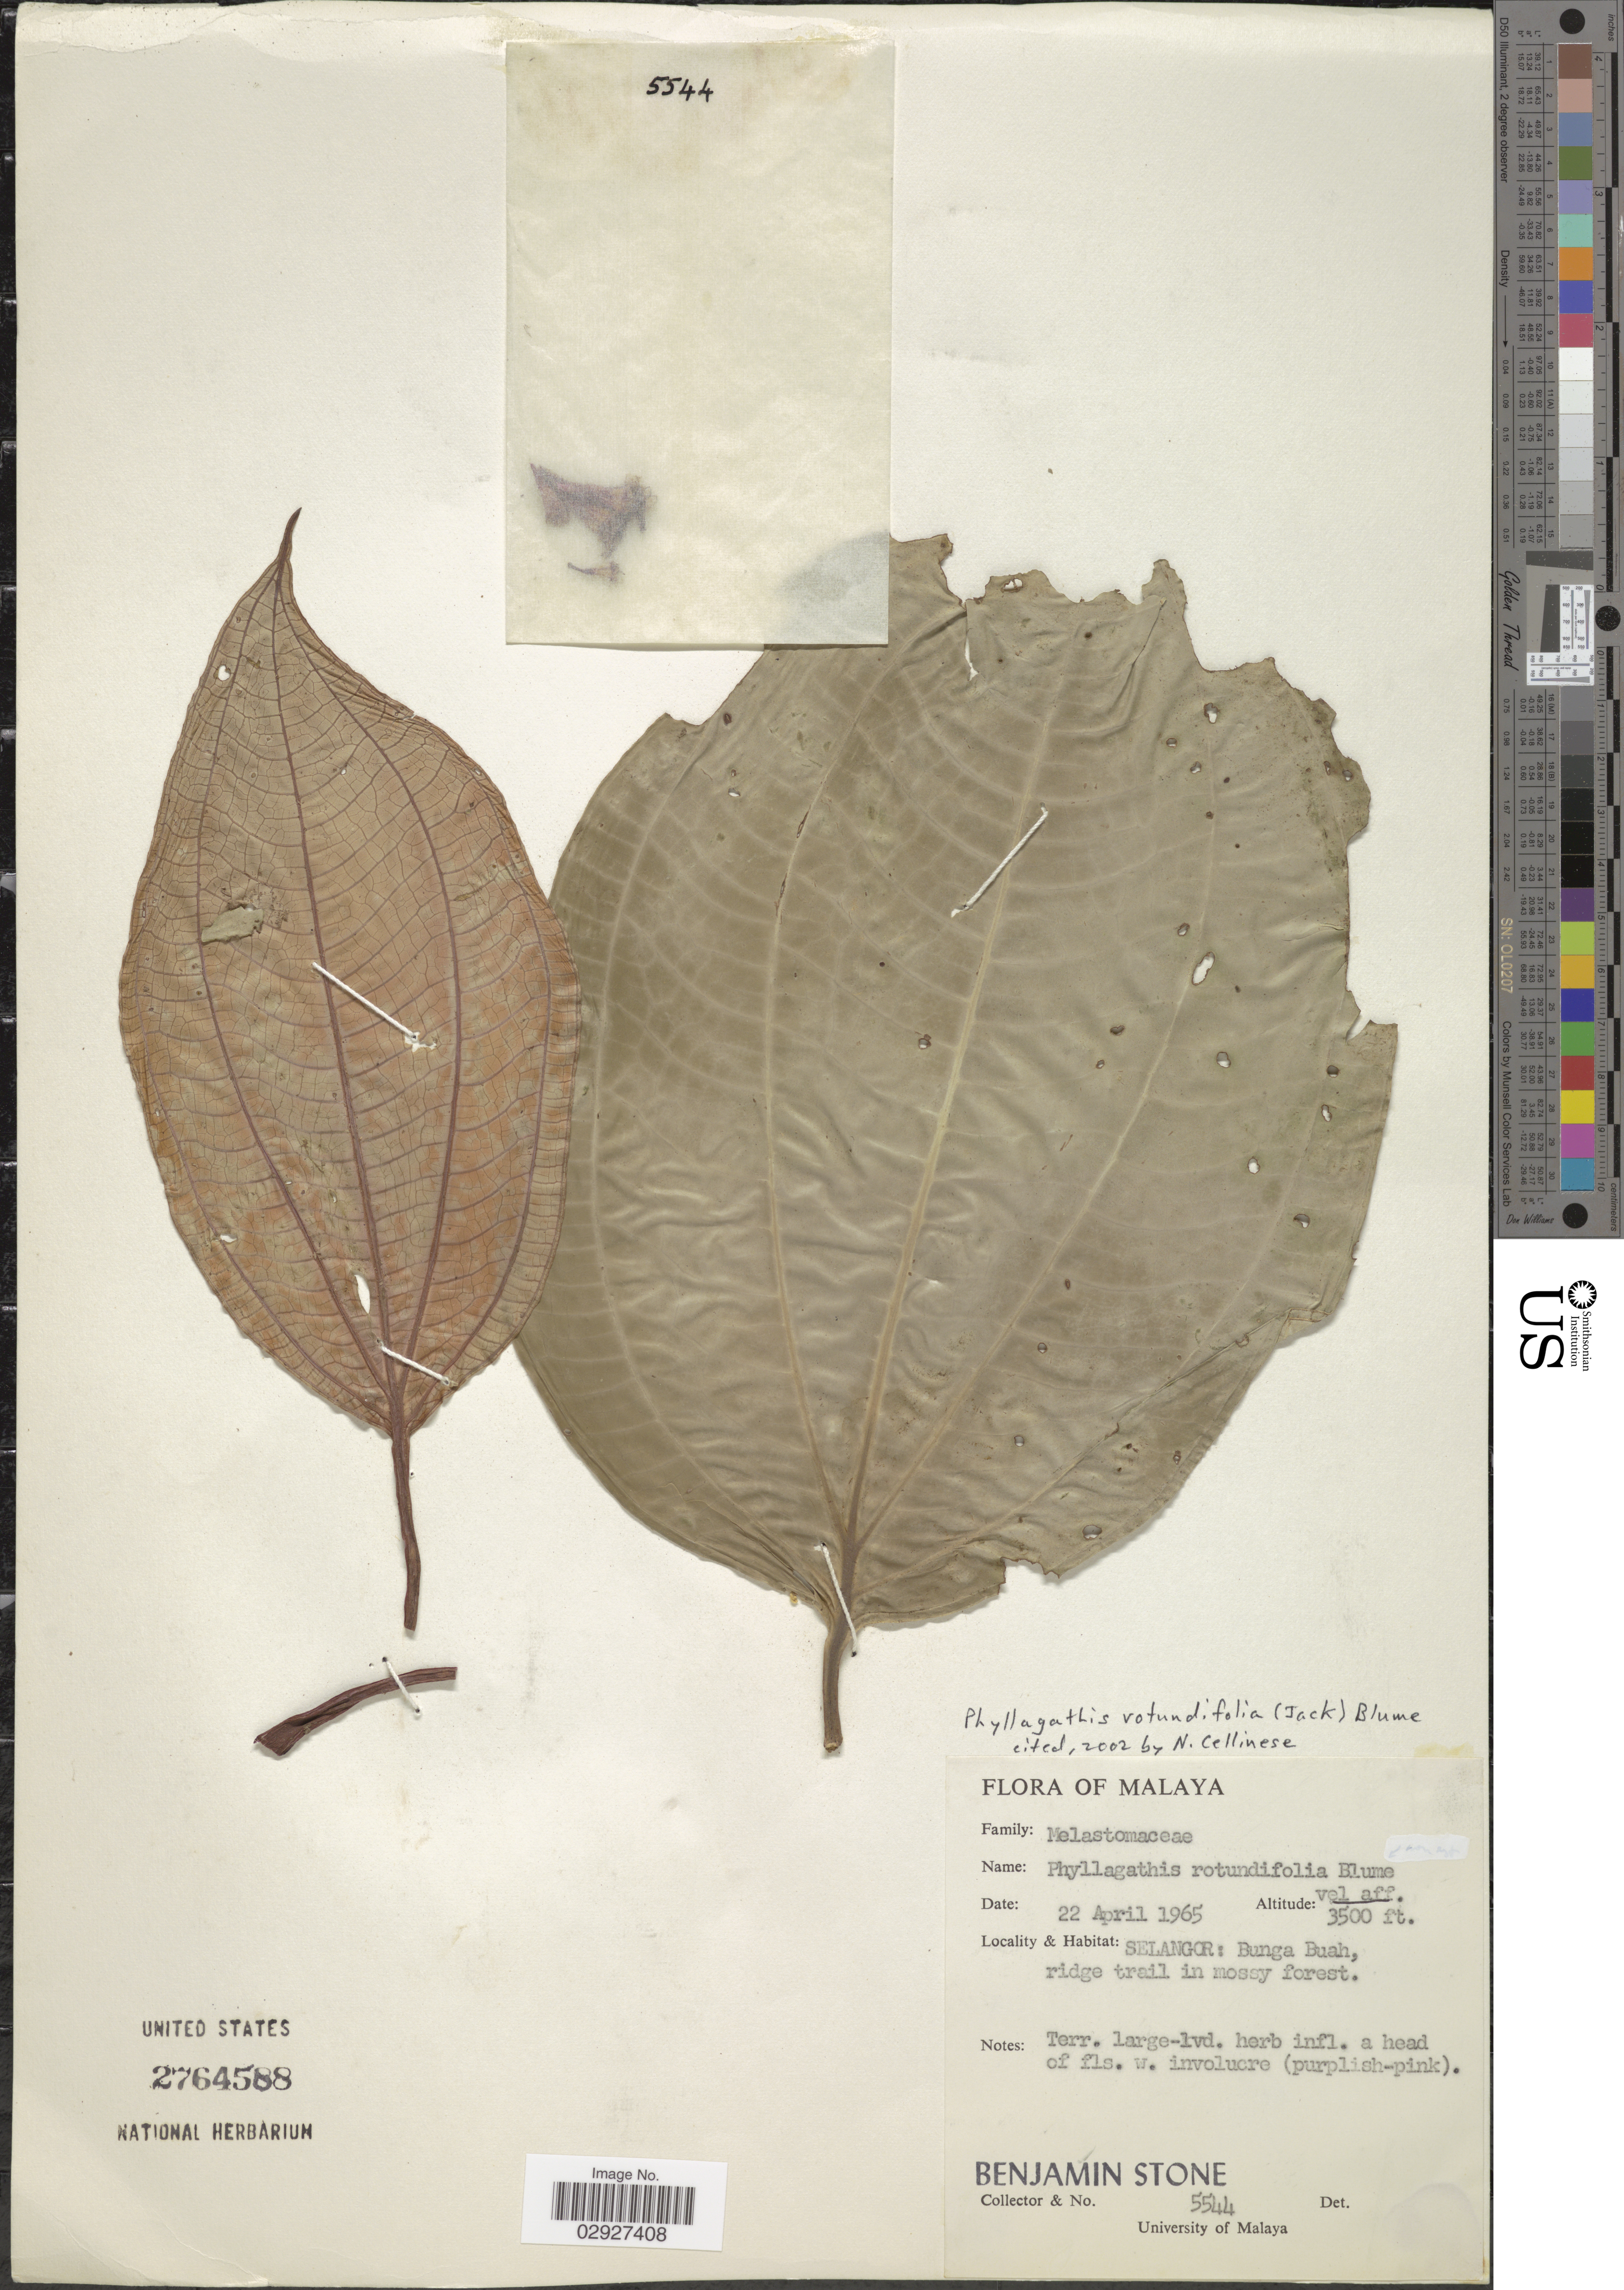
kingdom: Plantae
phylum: Tracheophyta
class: Magnoliopsida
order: Myrtales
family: Melastomataceae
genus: Phyllagathis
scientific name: Phyllagathis rotundifolia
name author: (Jack) Blume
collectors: B. C. Stone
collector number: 5544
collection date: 1965-04-22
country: Malaysia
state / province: Selangor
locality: Bunga Buah, ridge trail in mossy forest.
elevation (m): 1067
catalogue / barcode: US 2764588